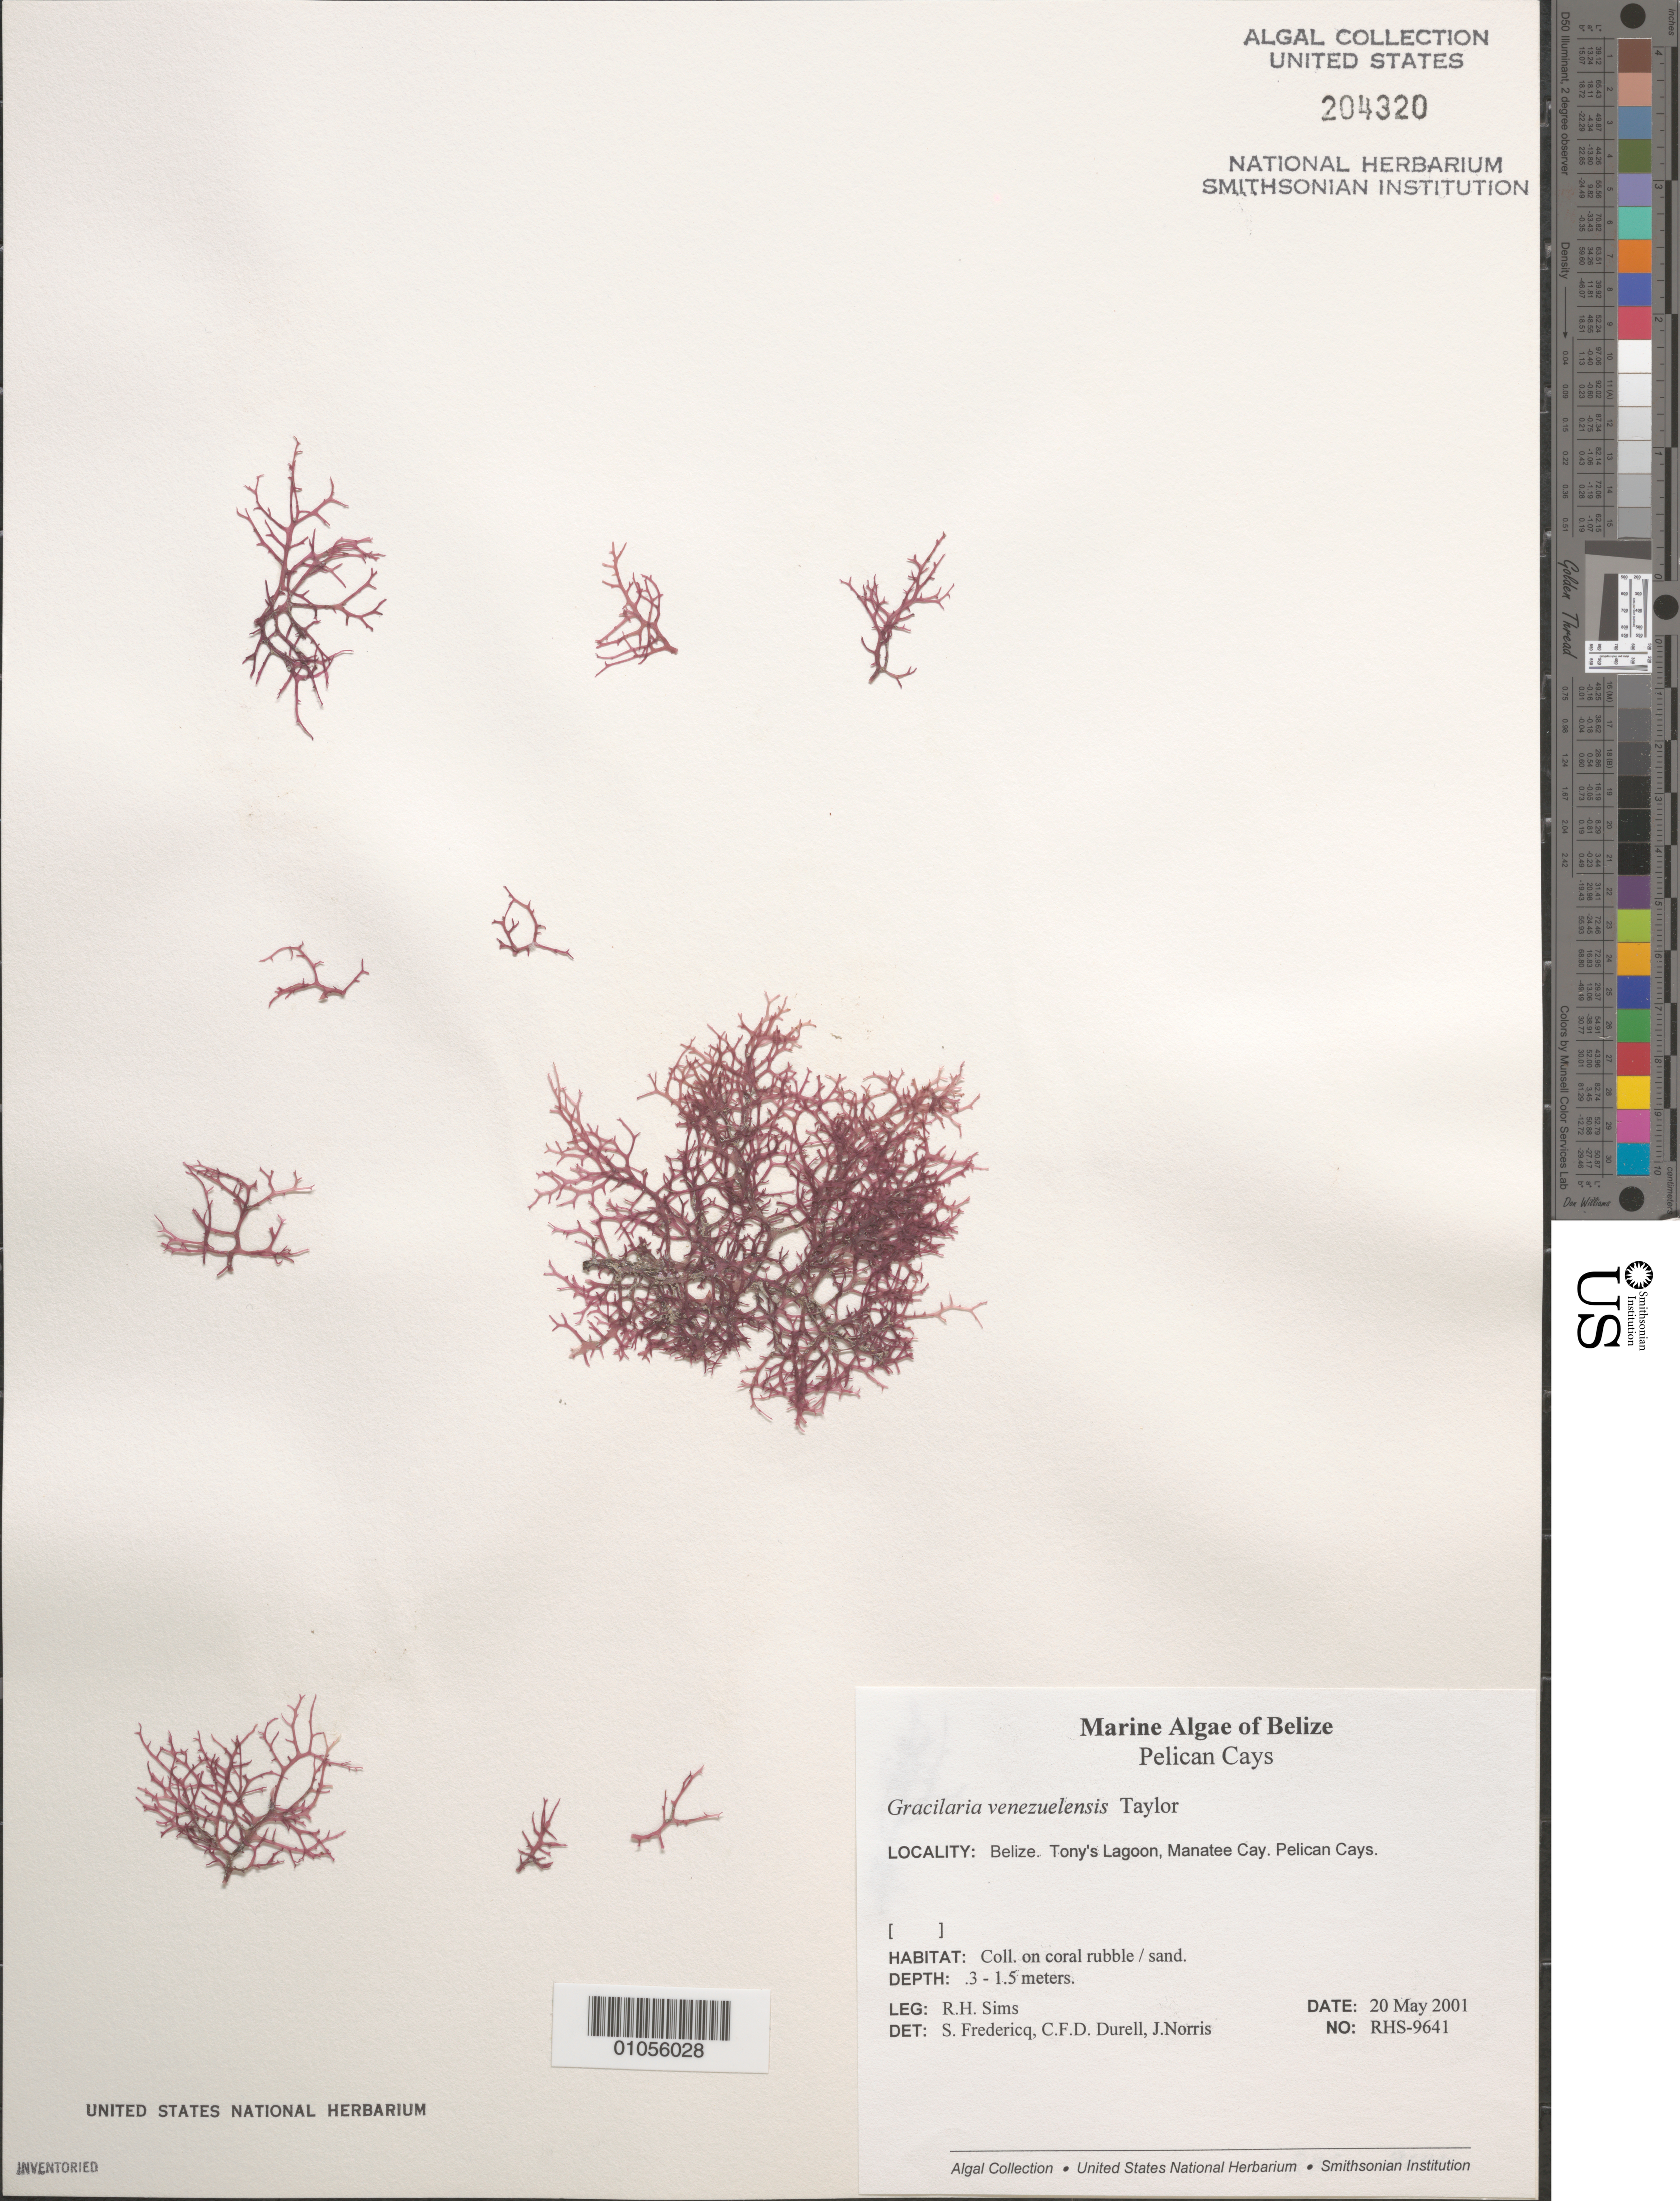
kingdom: Plantae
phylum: Rhodophyta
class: Florideophyceae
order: Gracilariales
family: Gracilariaceae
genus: Gracilaria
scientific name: Gracilaria venezuelensis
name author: W.R. Taylor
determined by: Fredericq, S.; Durell, C. F.; Norris, J. N.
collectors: R. H. Sims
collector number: RHS 9641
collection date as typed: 20 May 2001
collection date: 2001-05-20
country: Belize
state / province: Stann Creek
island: Manatee Cay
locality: Tony's Lagoon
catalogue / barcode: US 204320